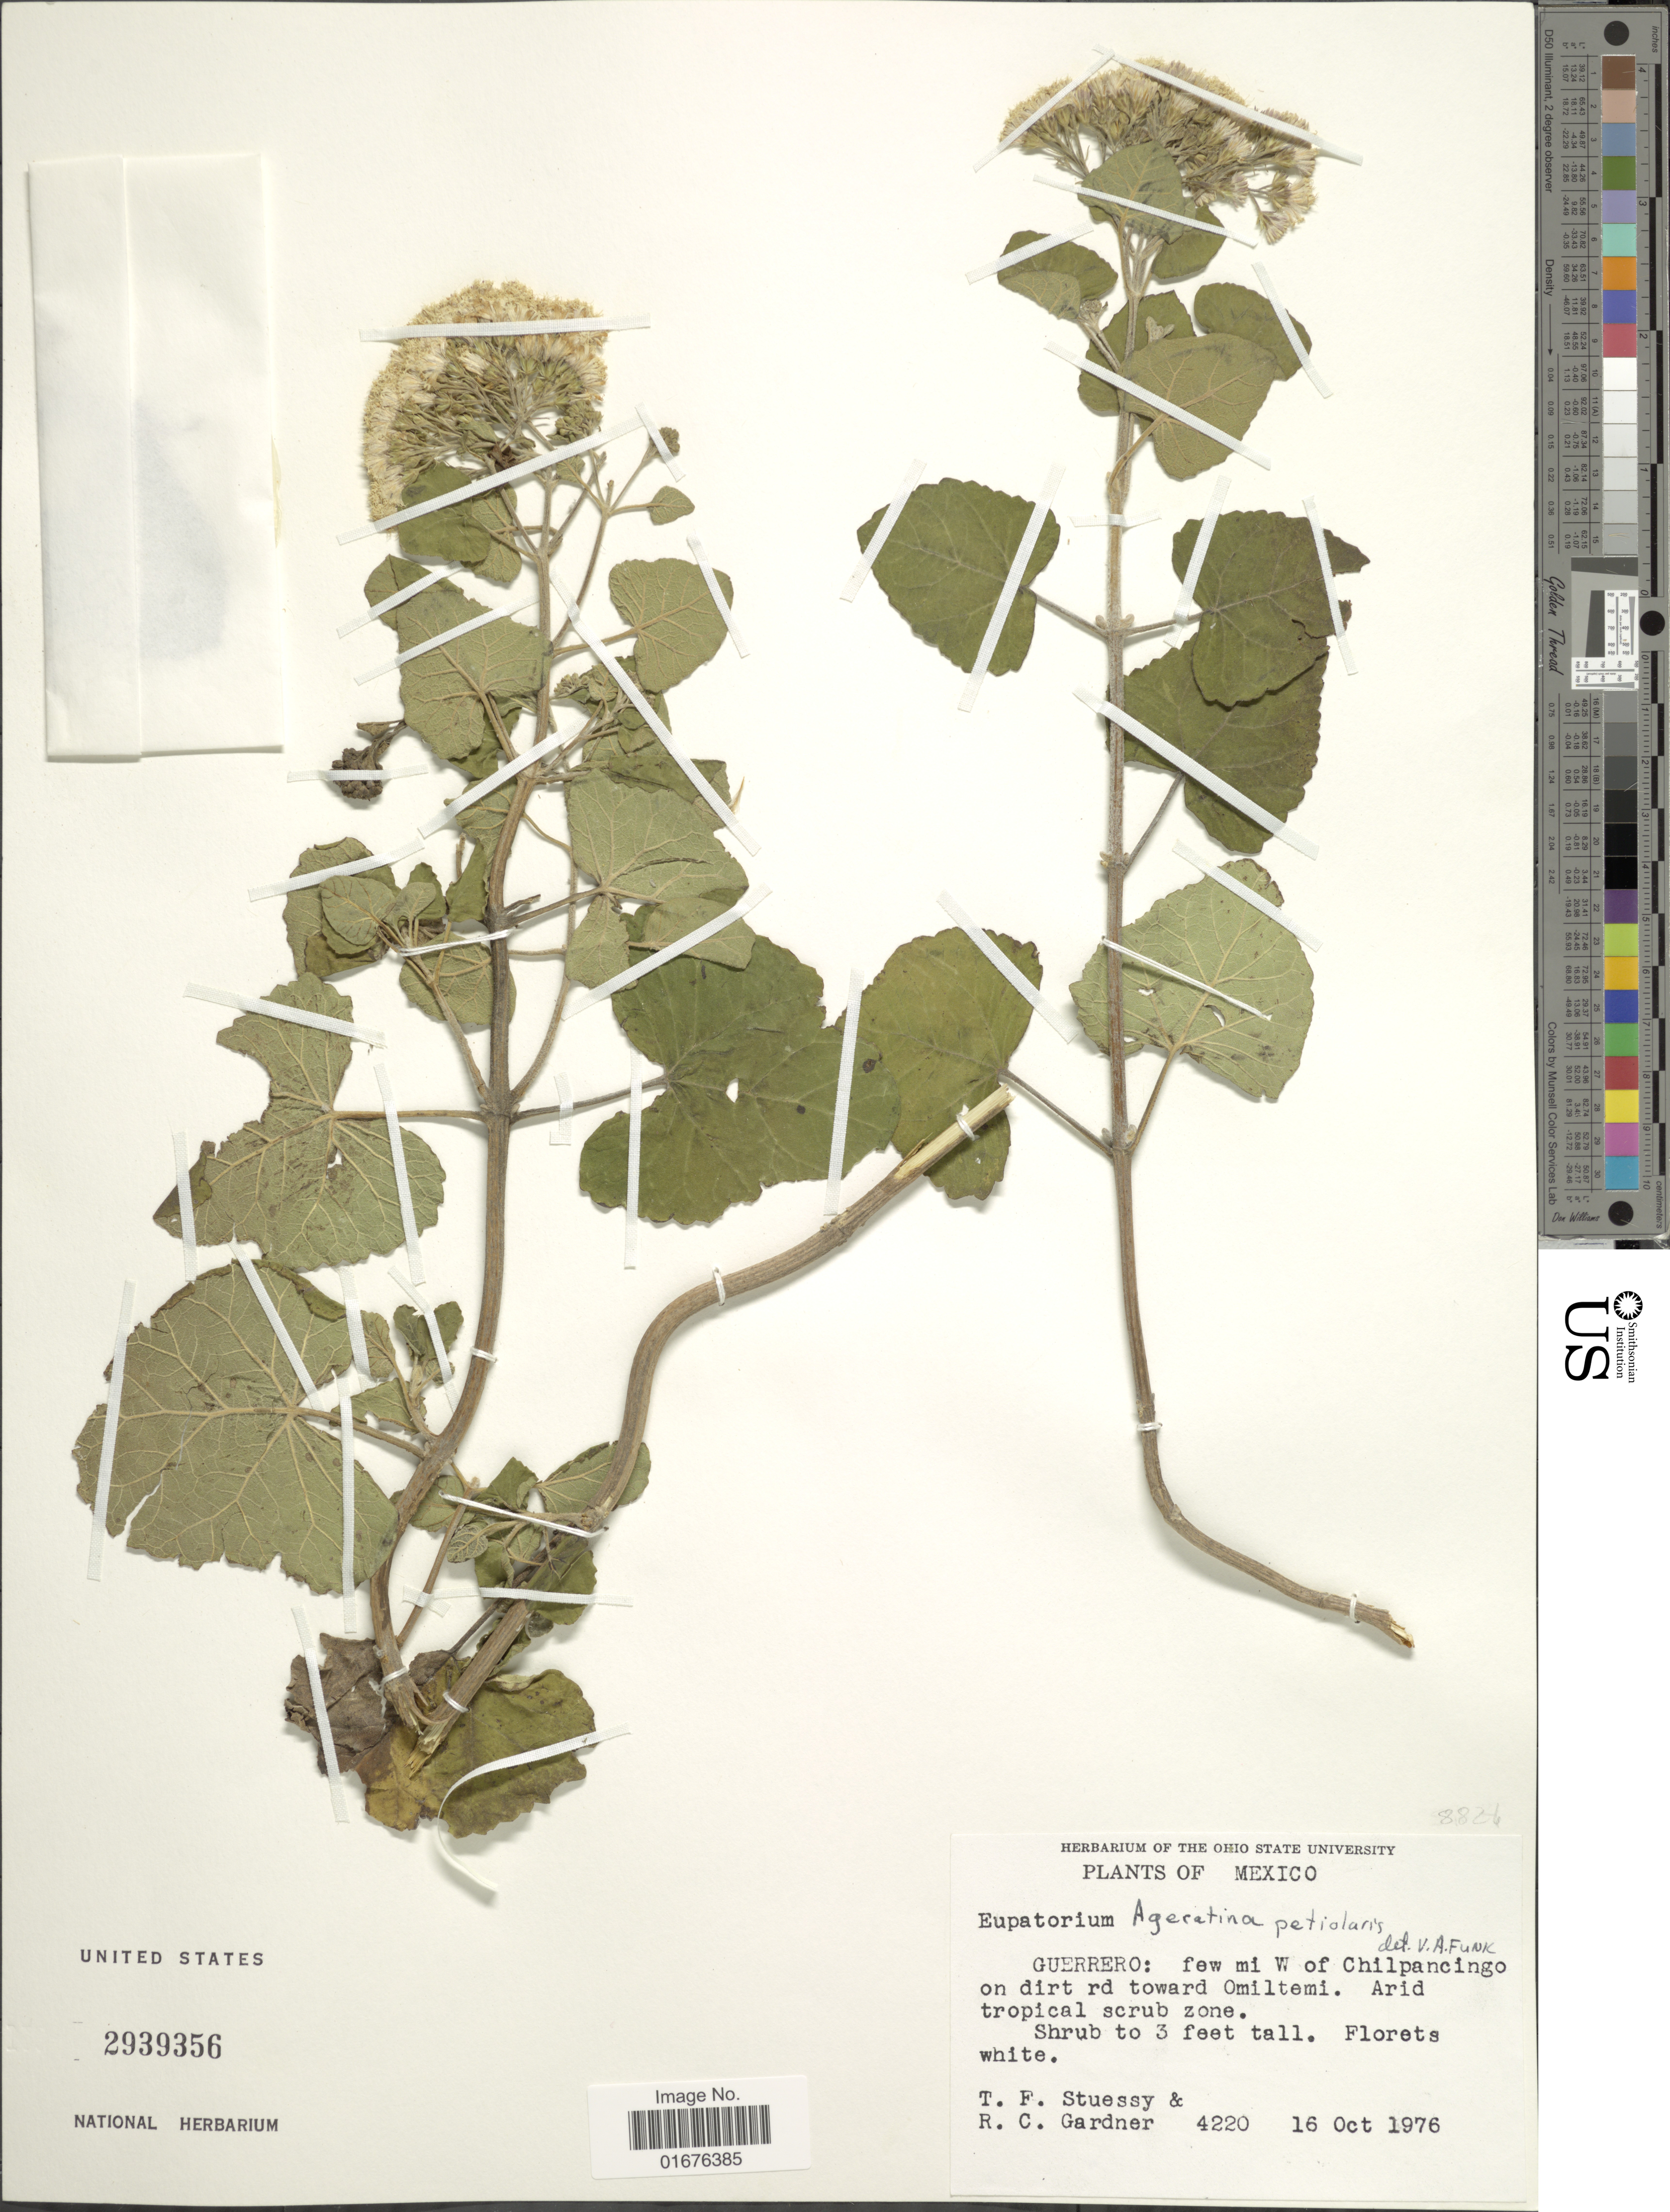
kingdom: Plantae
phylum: Tracheophyta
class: Magnoliopsida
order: Asterales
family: Asteraceae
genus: Ageratina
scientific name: Ageratina petiolaris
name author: (Moc. & Sessé ex DC.) R.M. King & H. Rob.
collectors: T. Stuessy & R. C. Gardner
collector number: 4220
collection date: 1976-10-16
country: Mexico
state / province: Guerrero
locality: A few mi W of Chilpancingo on dirt rd toward Omiltemi. Arid tropical scrub zone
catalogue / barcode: US 2939356